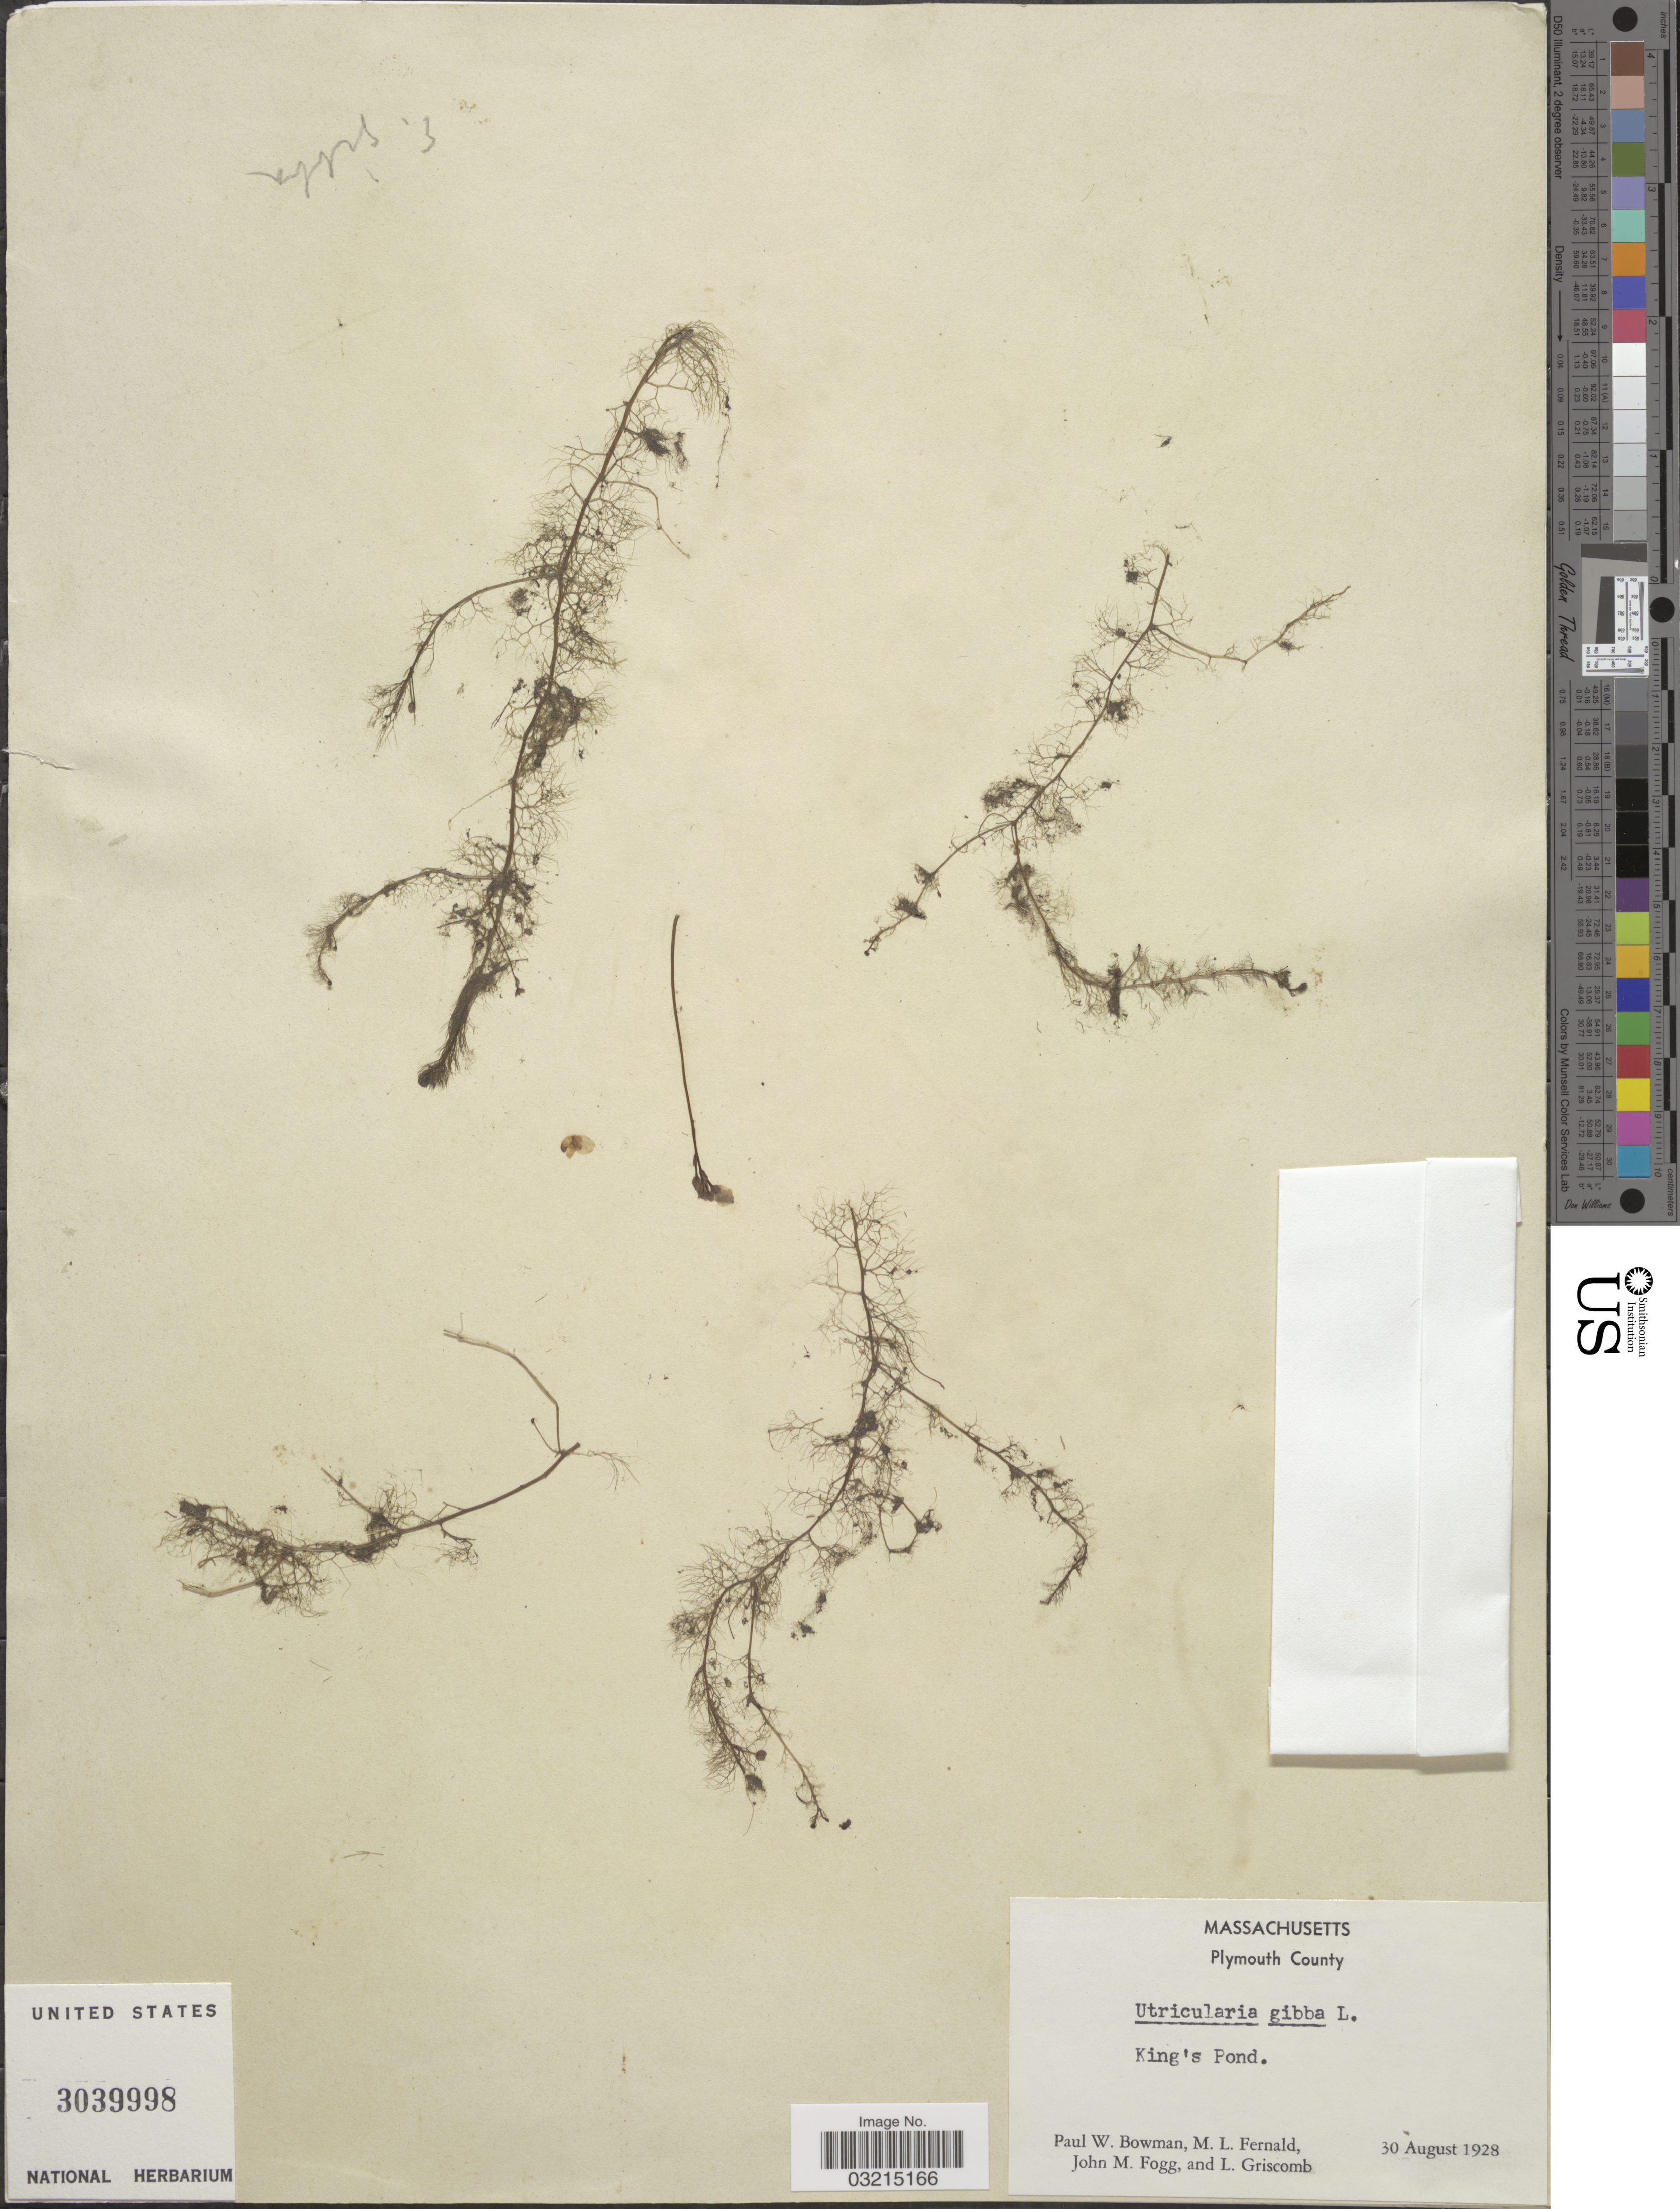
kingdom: Plantae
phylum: Tracheophyta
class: Magnoliopsida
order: Lamiales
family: Lentibulariaceae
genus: Utricularia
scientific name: Utricularia gibba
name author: L.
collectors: P. Bowman, M. L. Fernald, J. Fogg & L. Griscomb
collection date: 1928-08-30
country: United States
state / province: Massachusetts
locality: Plymouth County. King's Pond.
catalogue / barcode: US 3039998